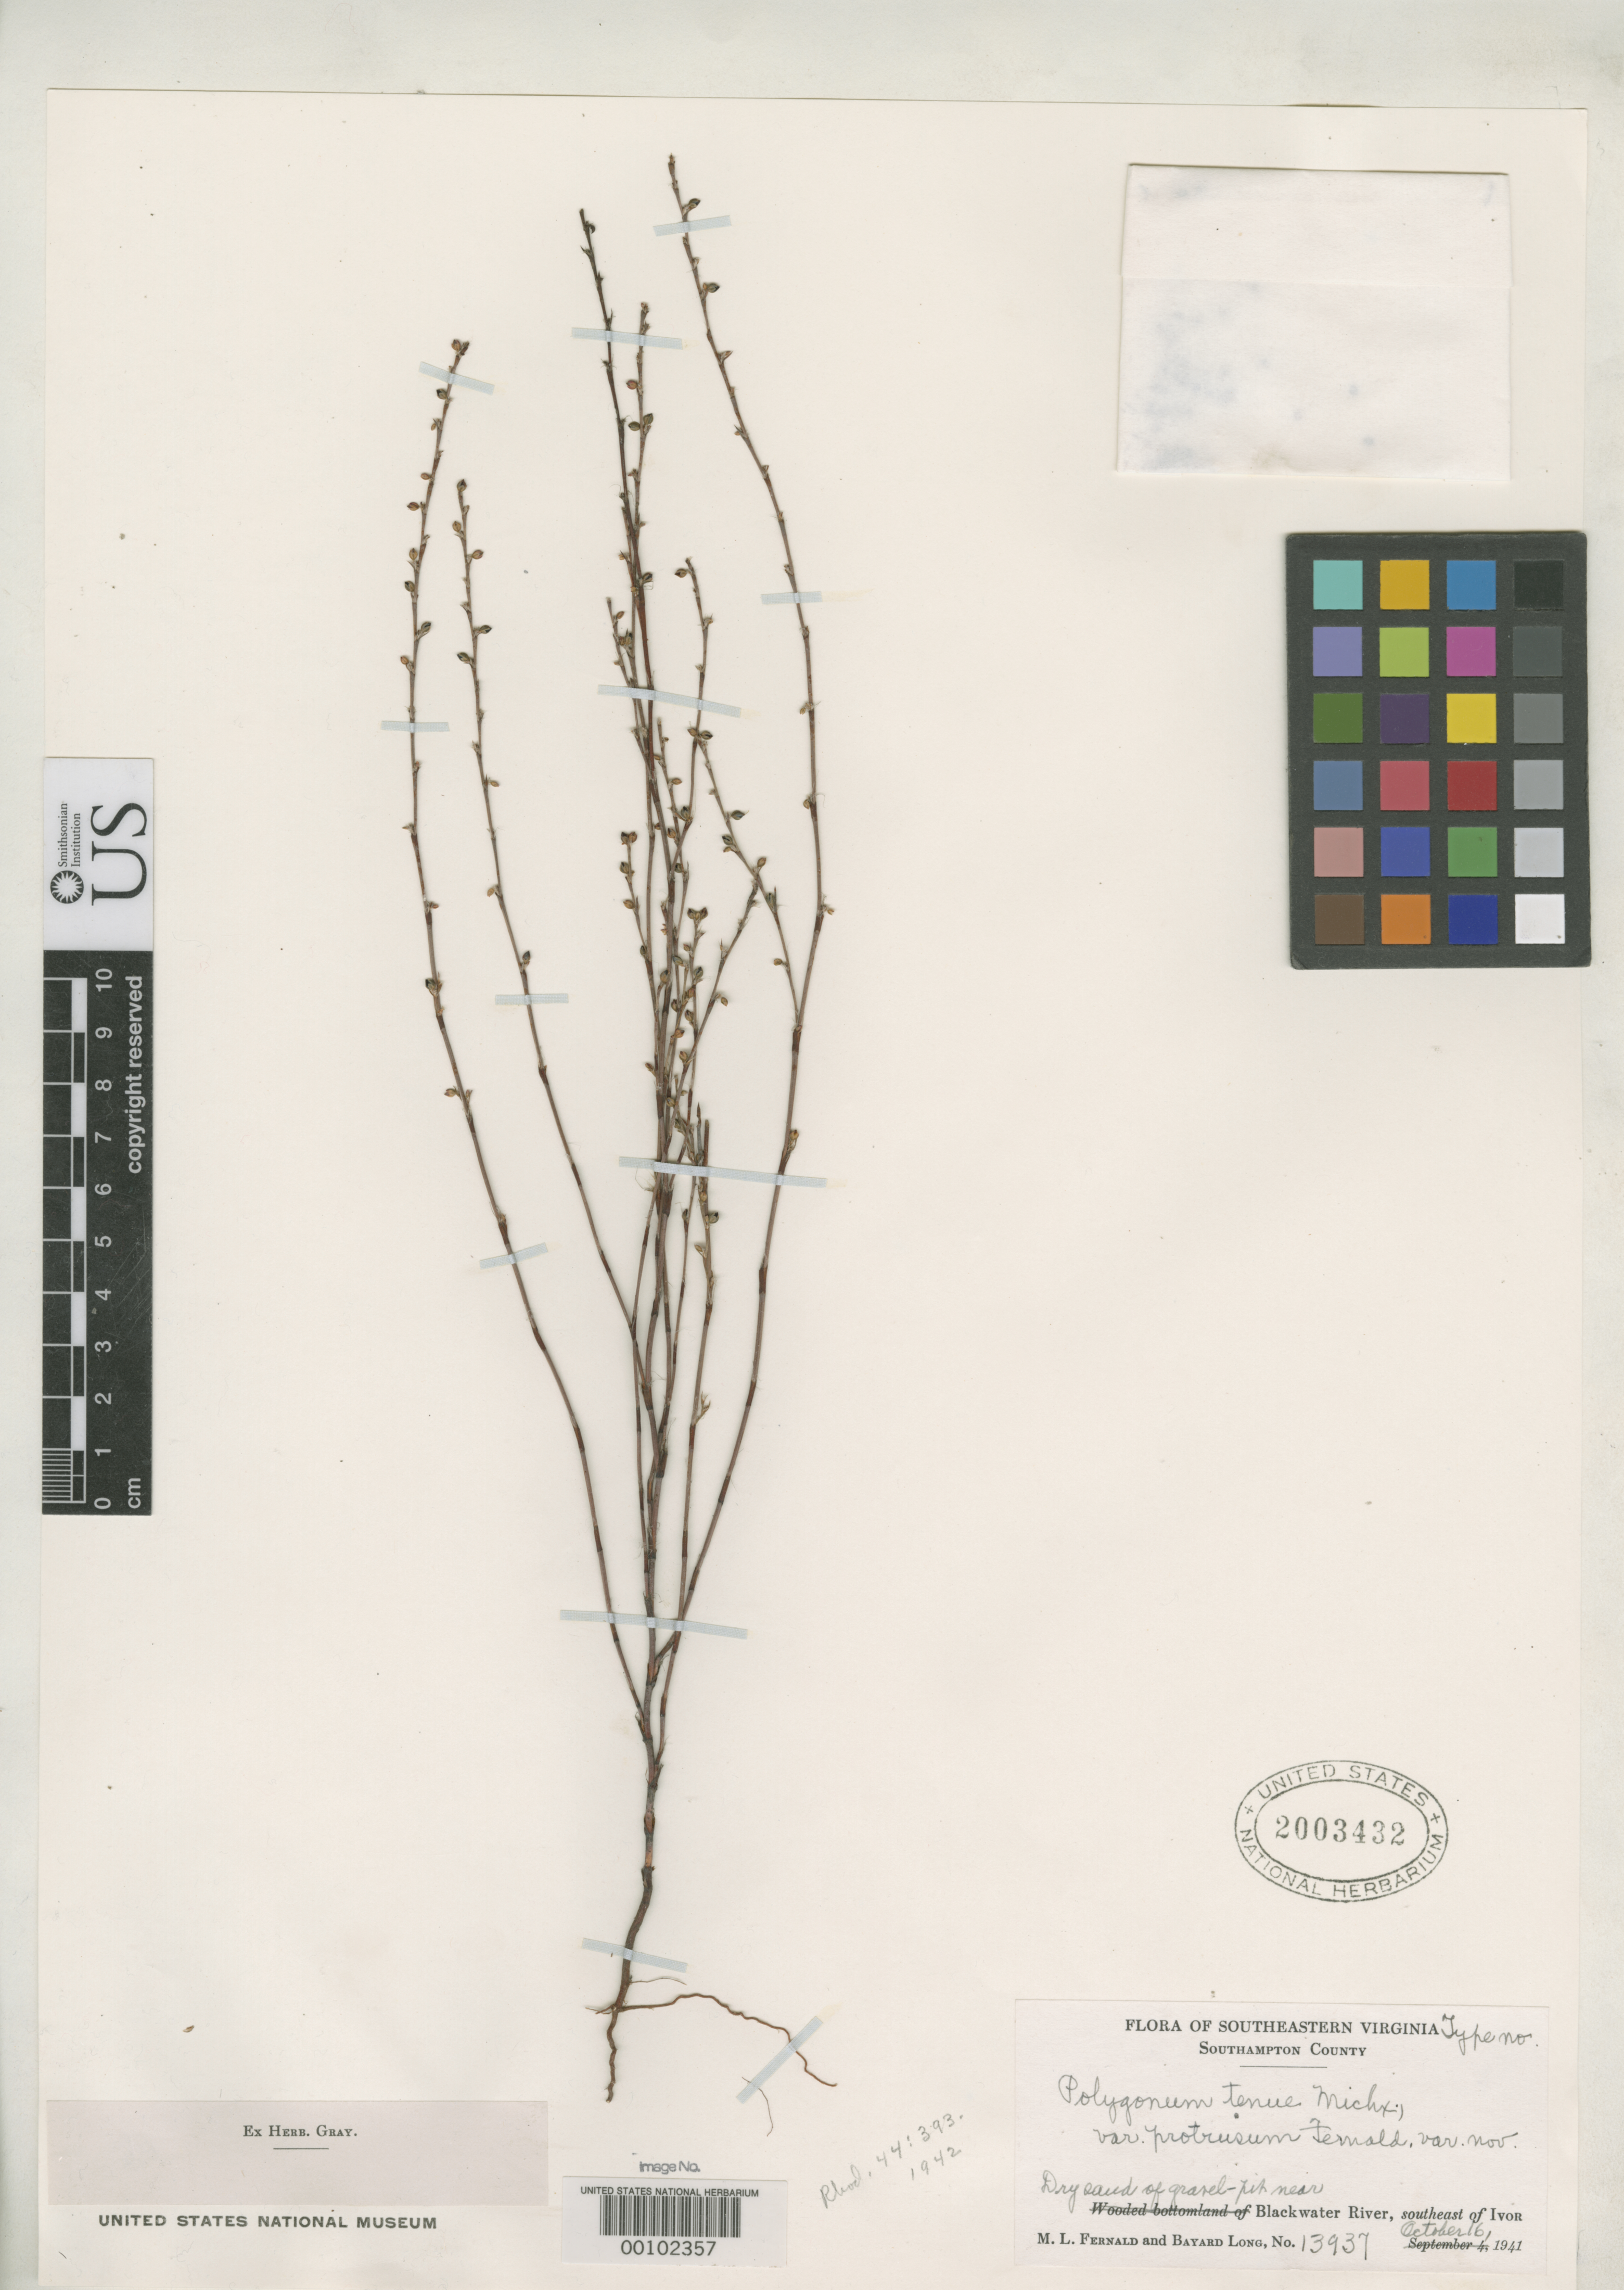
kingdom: Plantae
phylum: Tracheophyta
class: Magnoliopsida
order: Caryophyllales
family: Polygonaceae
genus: Polygonum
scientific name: Polygonum tenue var. protrusum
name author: Fernald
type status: Isotype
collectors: M. L. Fernald & B. H. Long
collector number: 13937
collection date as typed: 16 Oct 1941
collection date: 1941-10-16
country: United States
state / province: Virginia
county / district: Southampton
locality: Near Black Water River, SE of Ivor.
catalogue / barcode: US 2003432